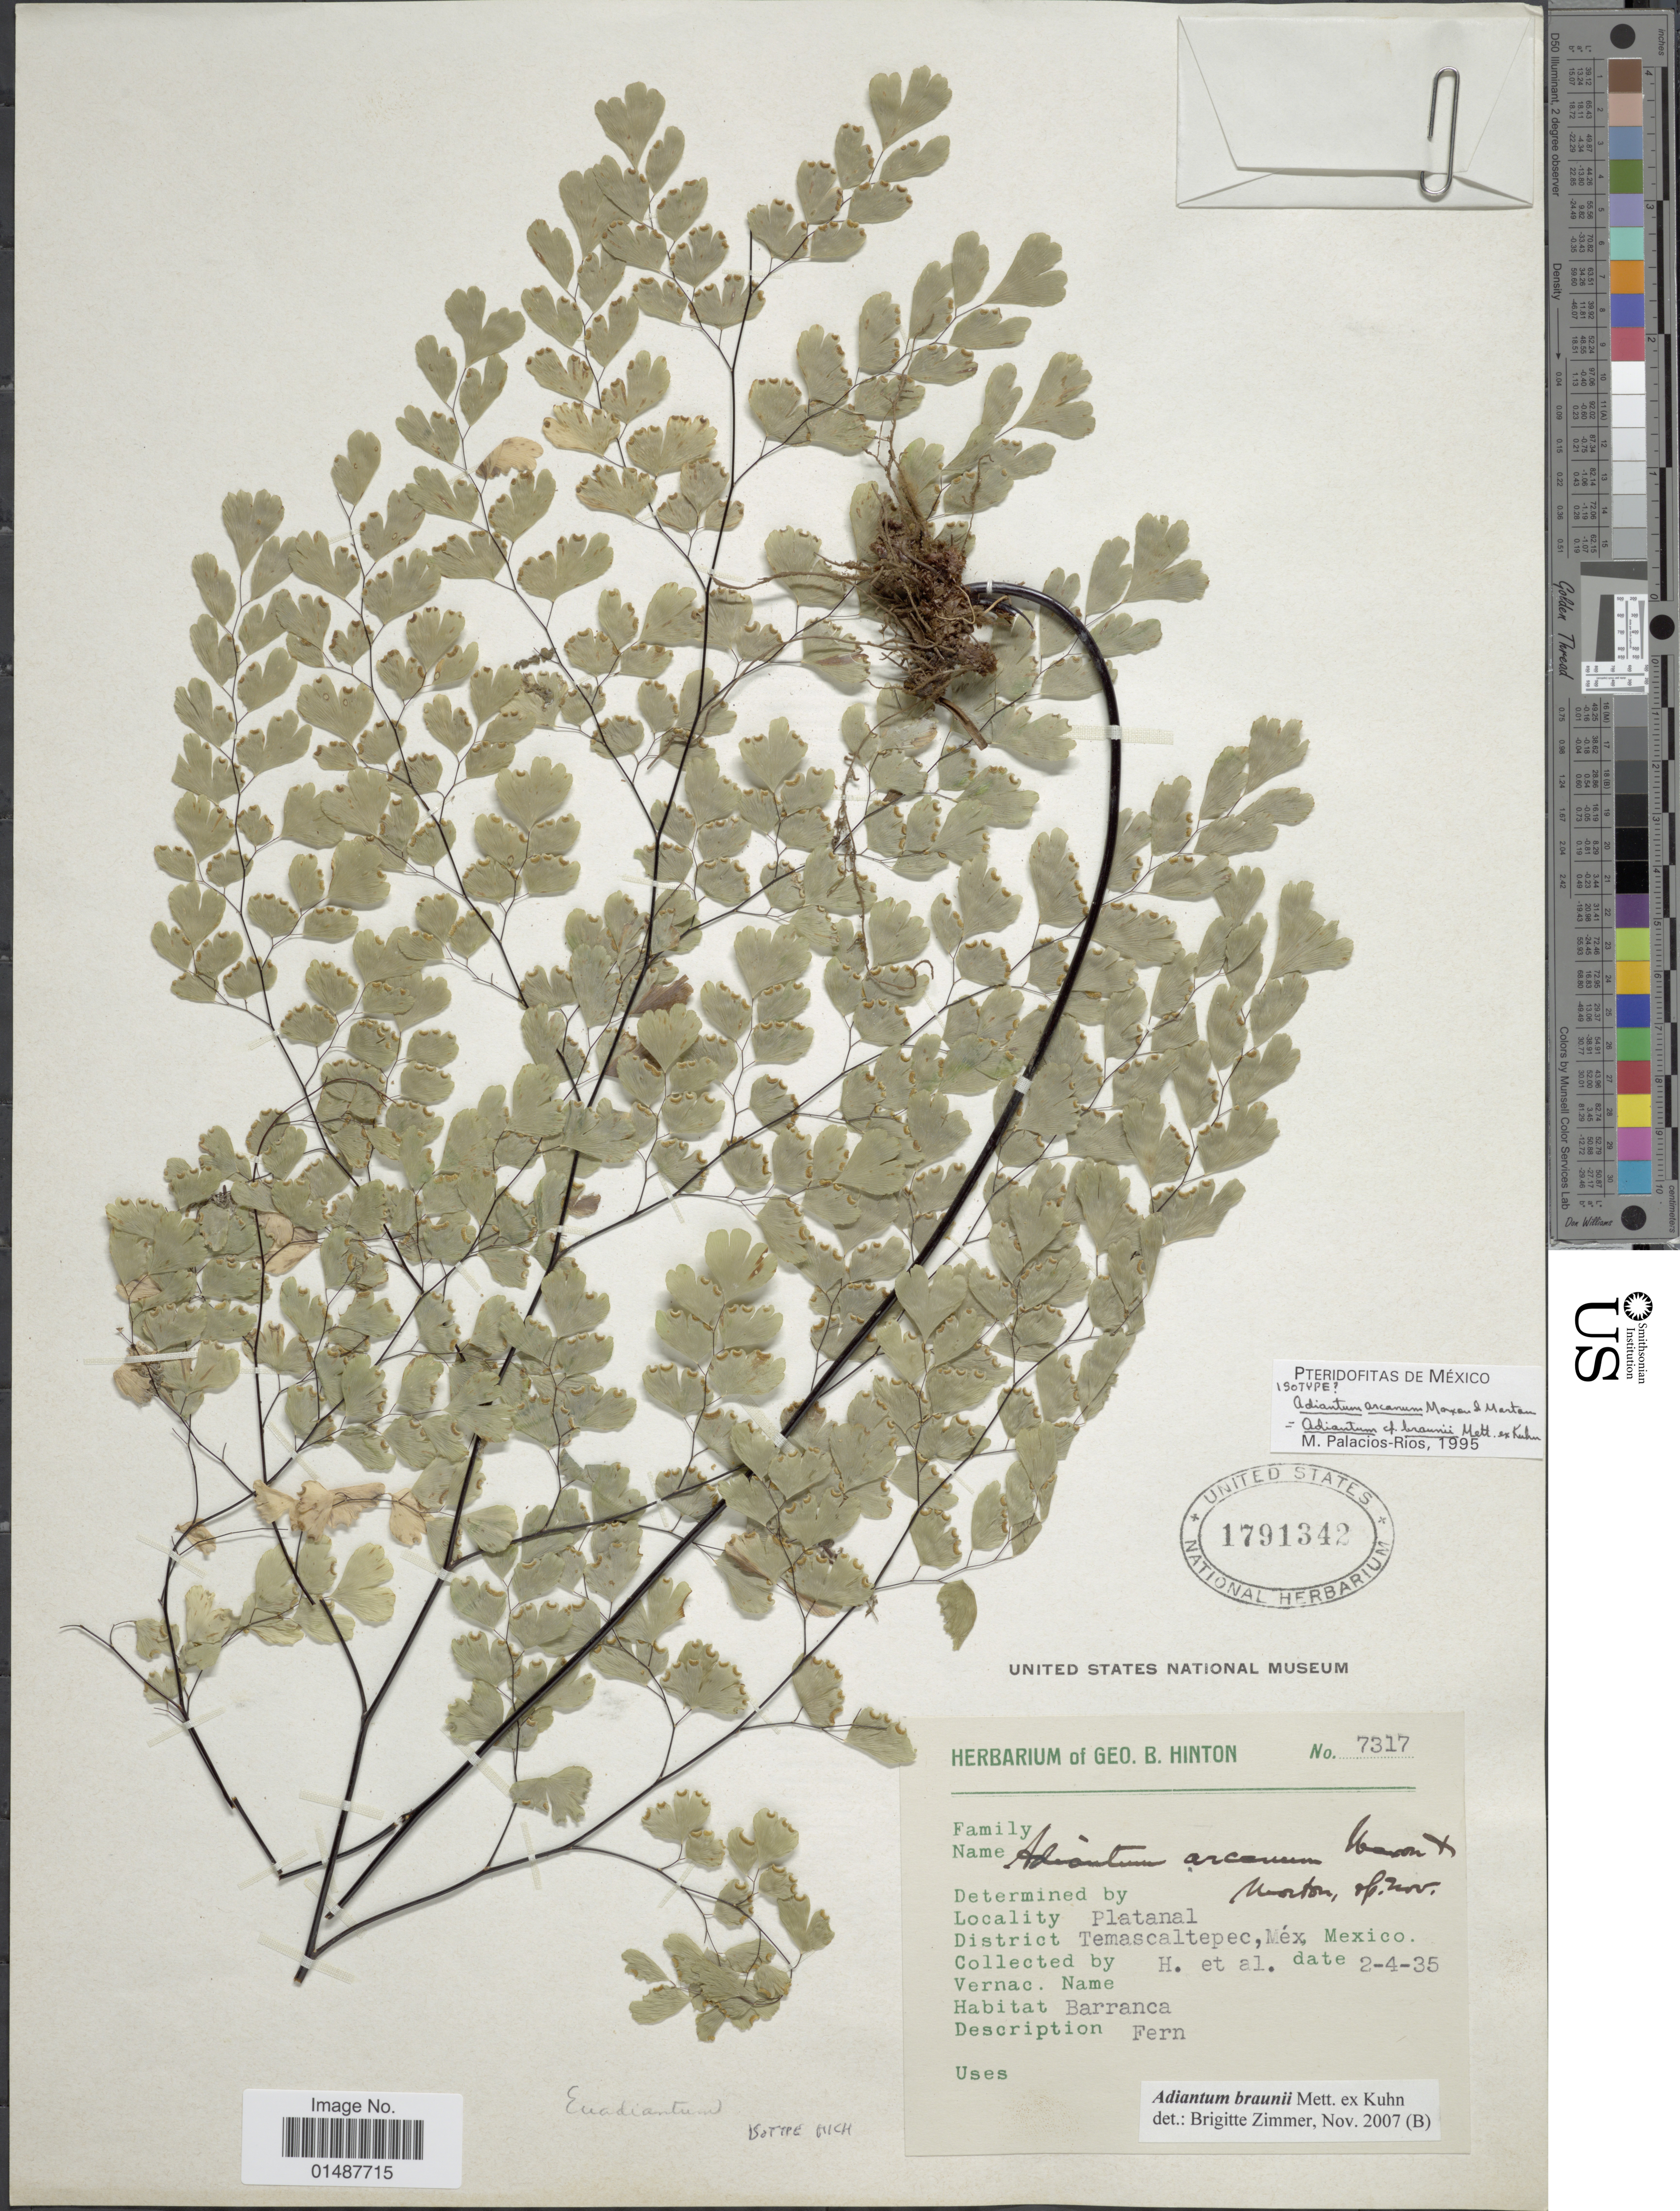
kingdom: Plantae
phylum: Tracheophyta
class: Polypodiopsida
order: Polypodiales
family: Pteridaceae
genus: Adiantum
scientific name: Adiantum braunii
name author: Mett. ex Kuhn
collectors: G. B. Hinton & et al.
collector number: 7317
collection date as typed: Transcribed d/m/y: 4/2/35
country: Mexico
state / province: México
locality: Platanal, Temascaltepec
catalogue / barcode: US 1791342